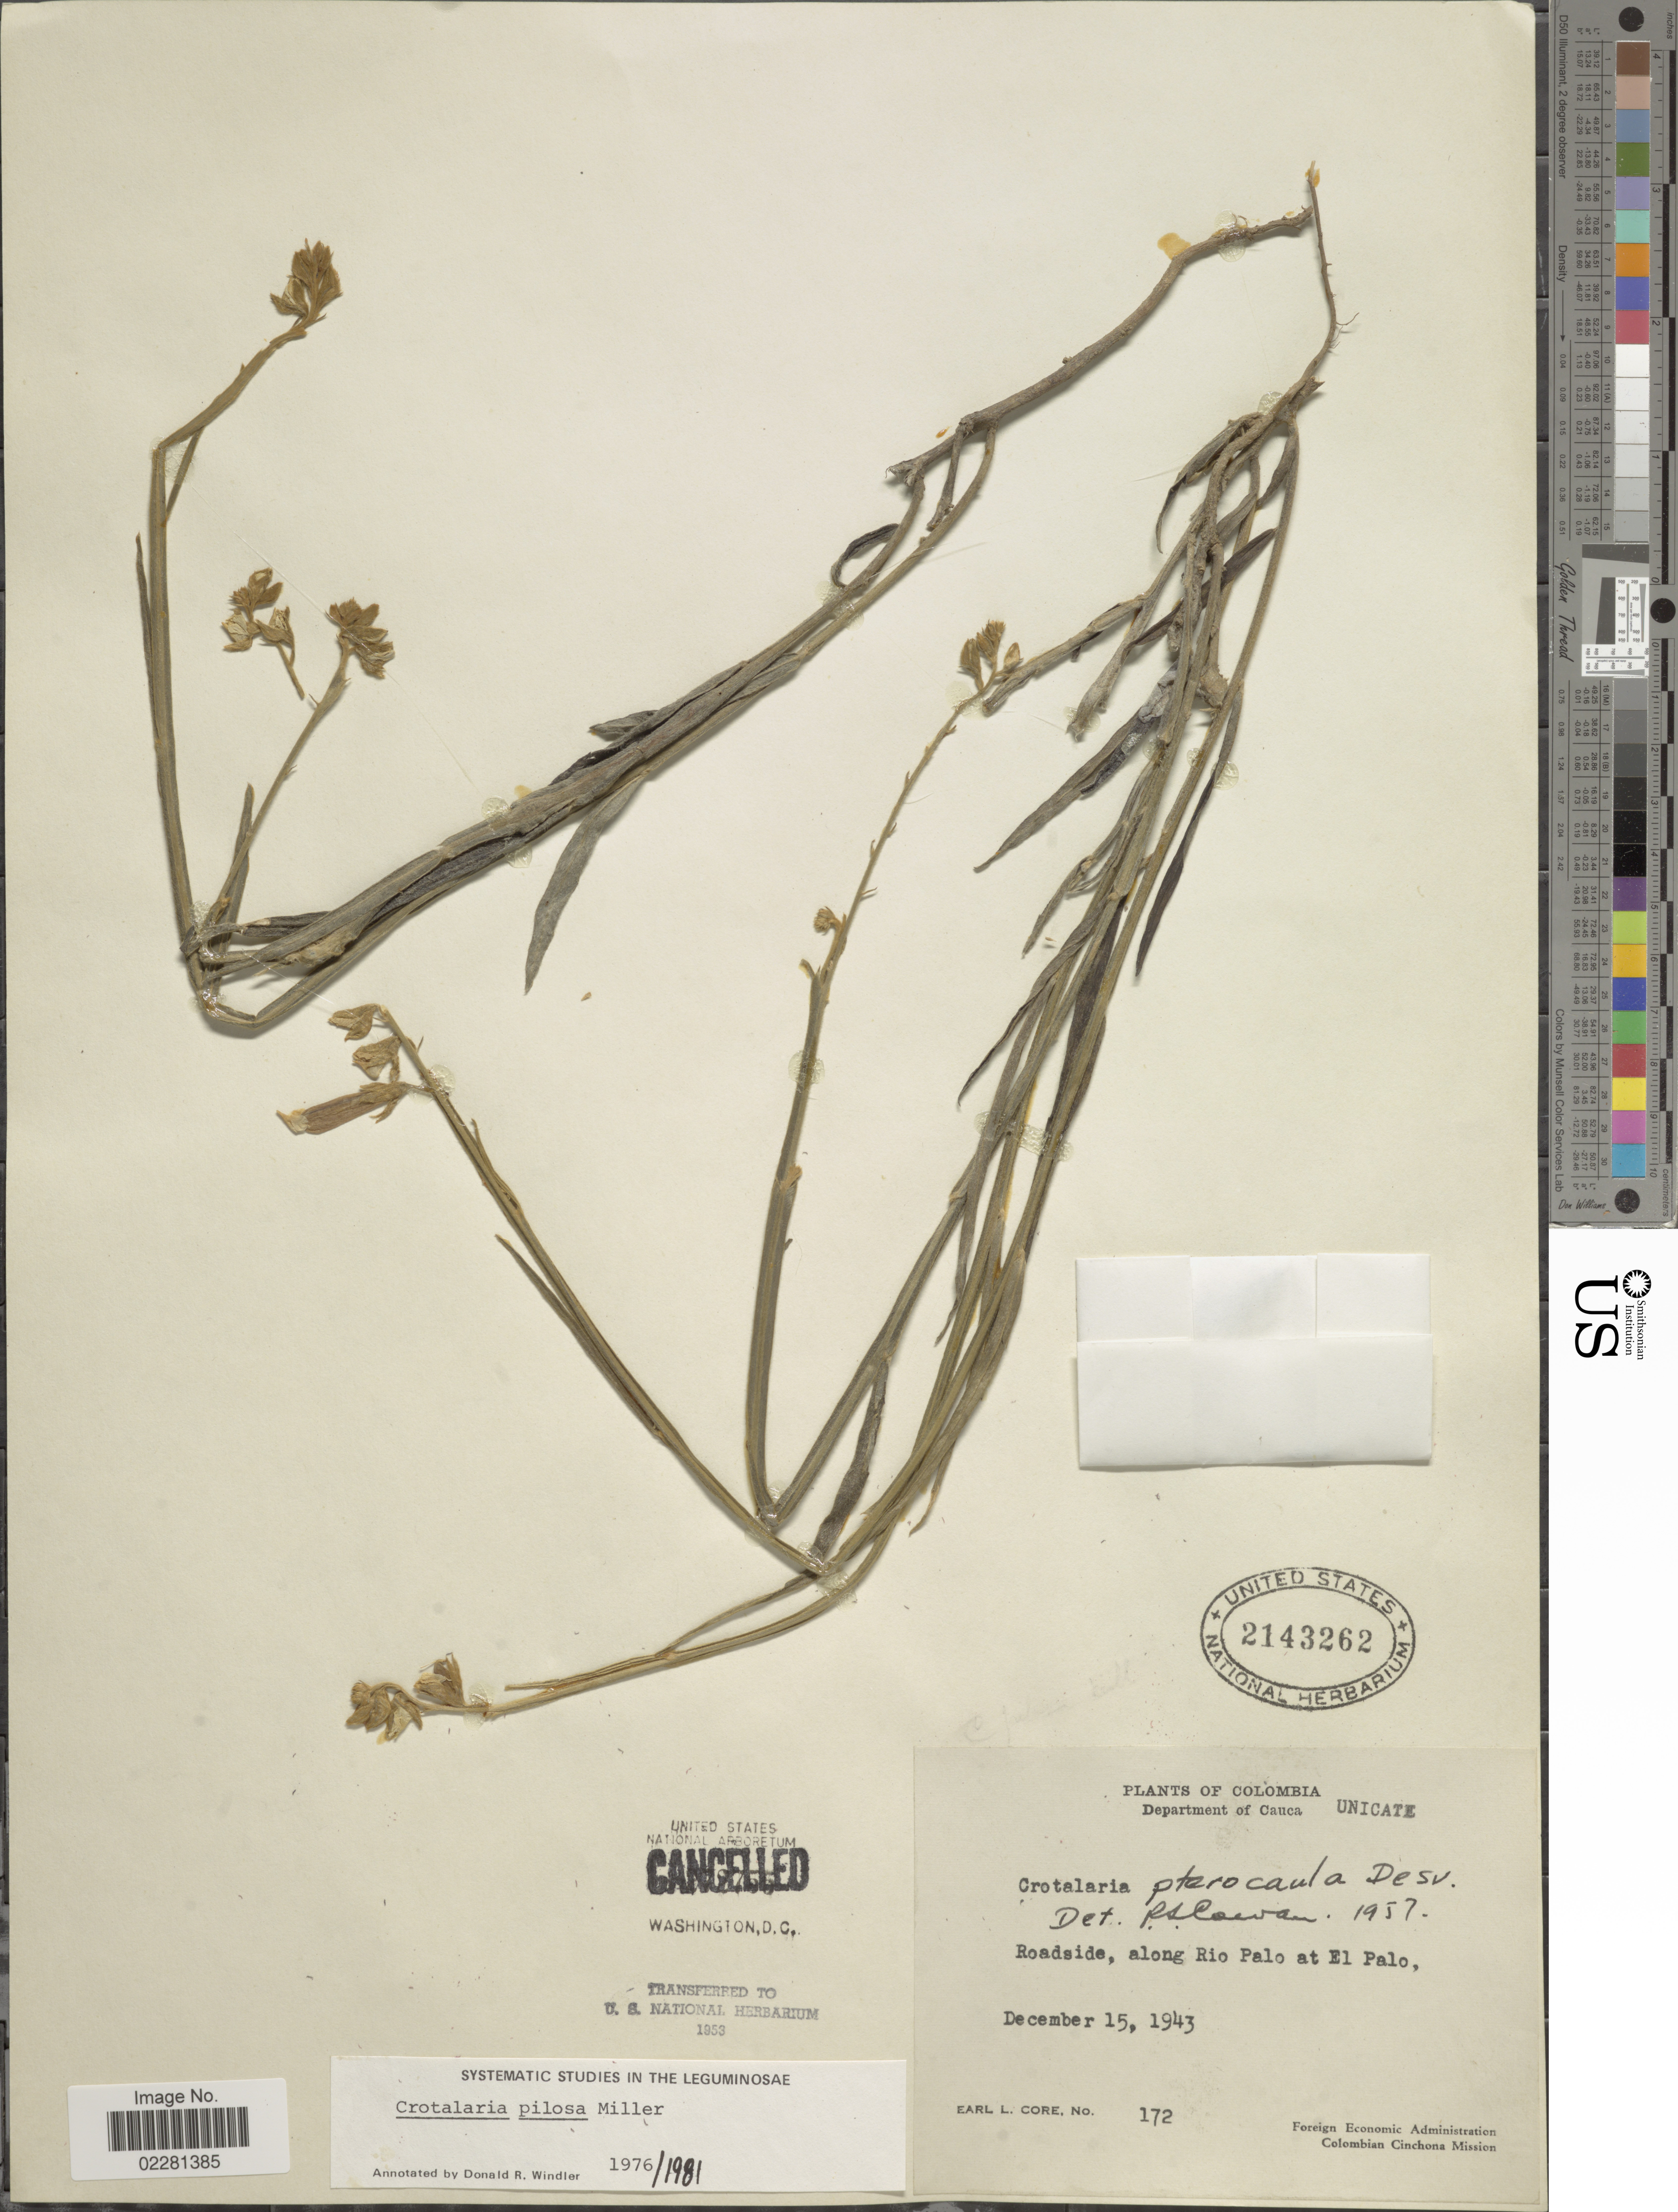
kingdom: Plantae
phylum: Tracheophyta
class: Magnoliopsida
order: Fabales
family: Fabaceae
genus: Crotalaria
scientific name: Crotalaria pilosa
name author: Mill.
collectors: E. L. Core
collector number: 172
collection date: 1943-12-15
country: Colombia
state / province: Cauca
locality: Along Rio Palo at El Palo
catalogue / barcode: US 2143262